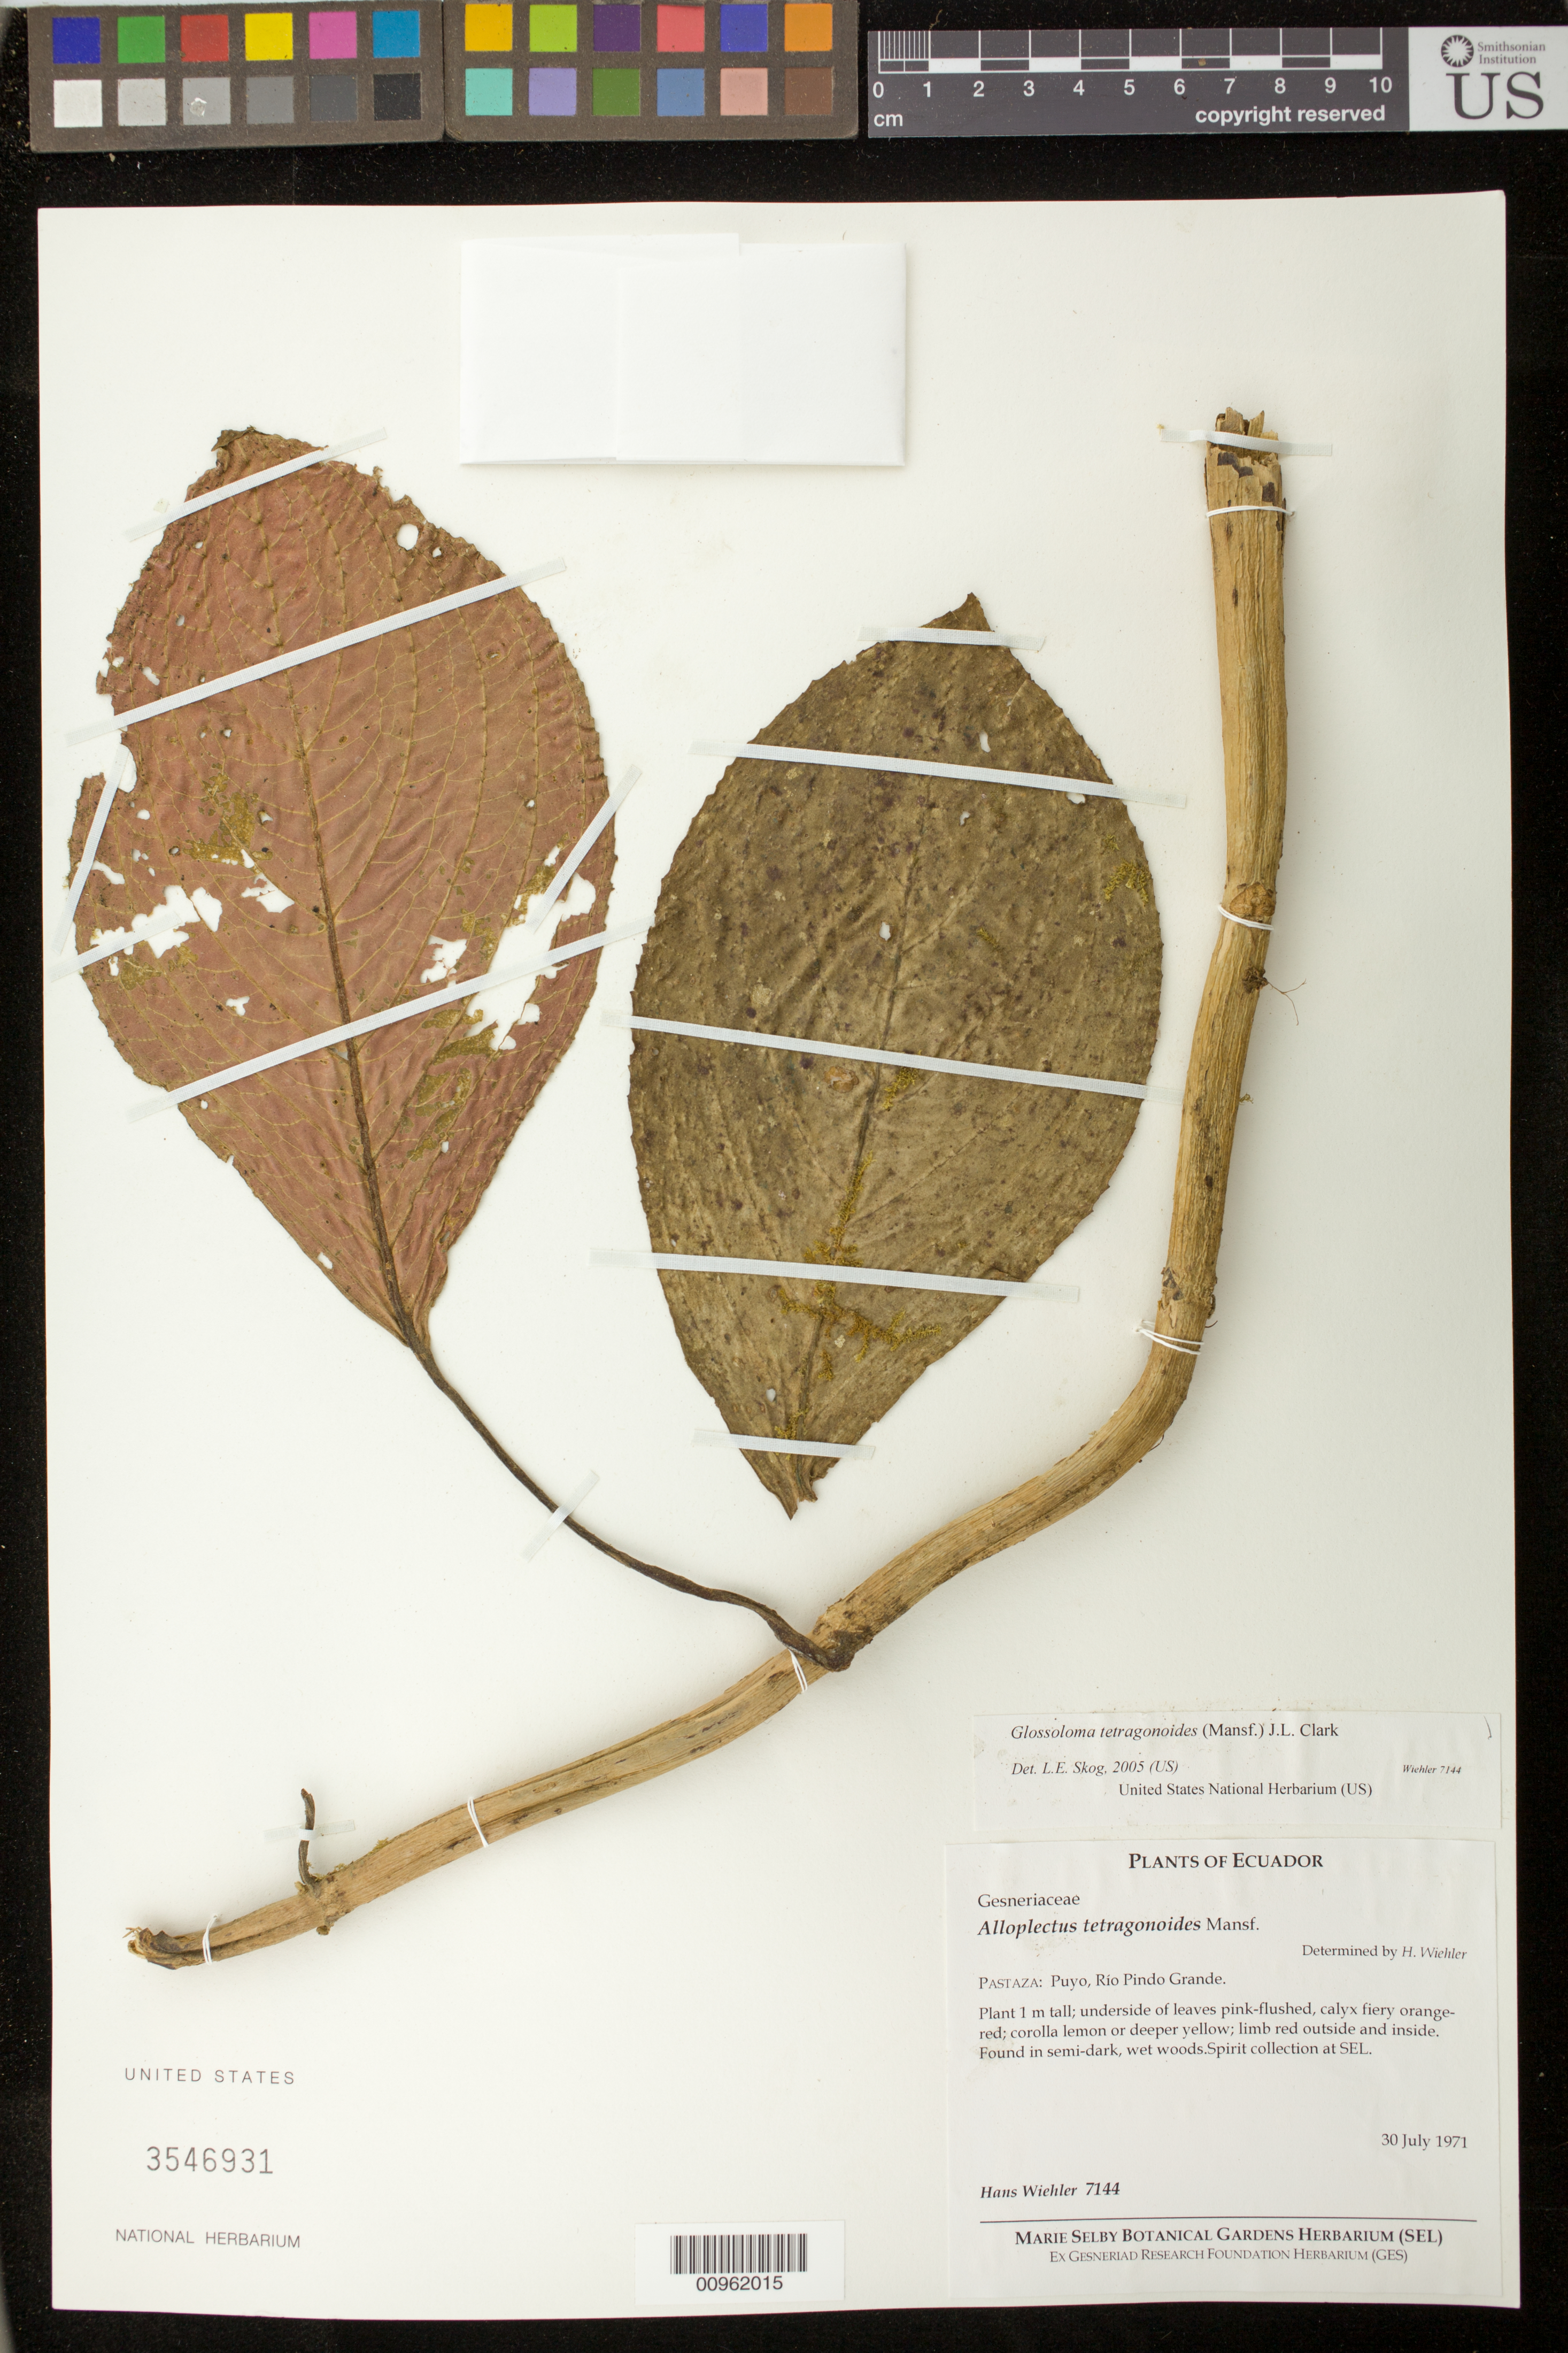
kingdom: Plantae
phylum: Tracheophyta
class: Magnoliopsida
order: Lamiales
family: Gesneriaceae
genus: Glossoloma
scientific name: Glossoloma tetragonoides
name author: (Mansf.) J.L. Clark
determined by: Skog, Laurence E.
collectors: H. J. Wiehler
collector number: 7144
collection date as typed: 30 Jul 1971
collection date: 1971-07-30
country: Ecuador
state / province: Pastaza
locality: Pastaza: Puyo, Rio Pindo Grande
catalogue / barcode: US 3546931